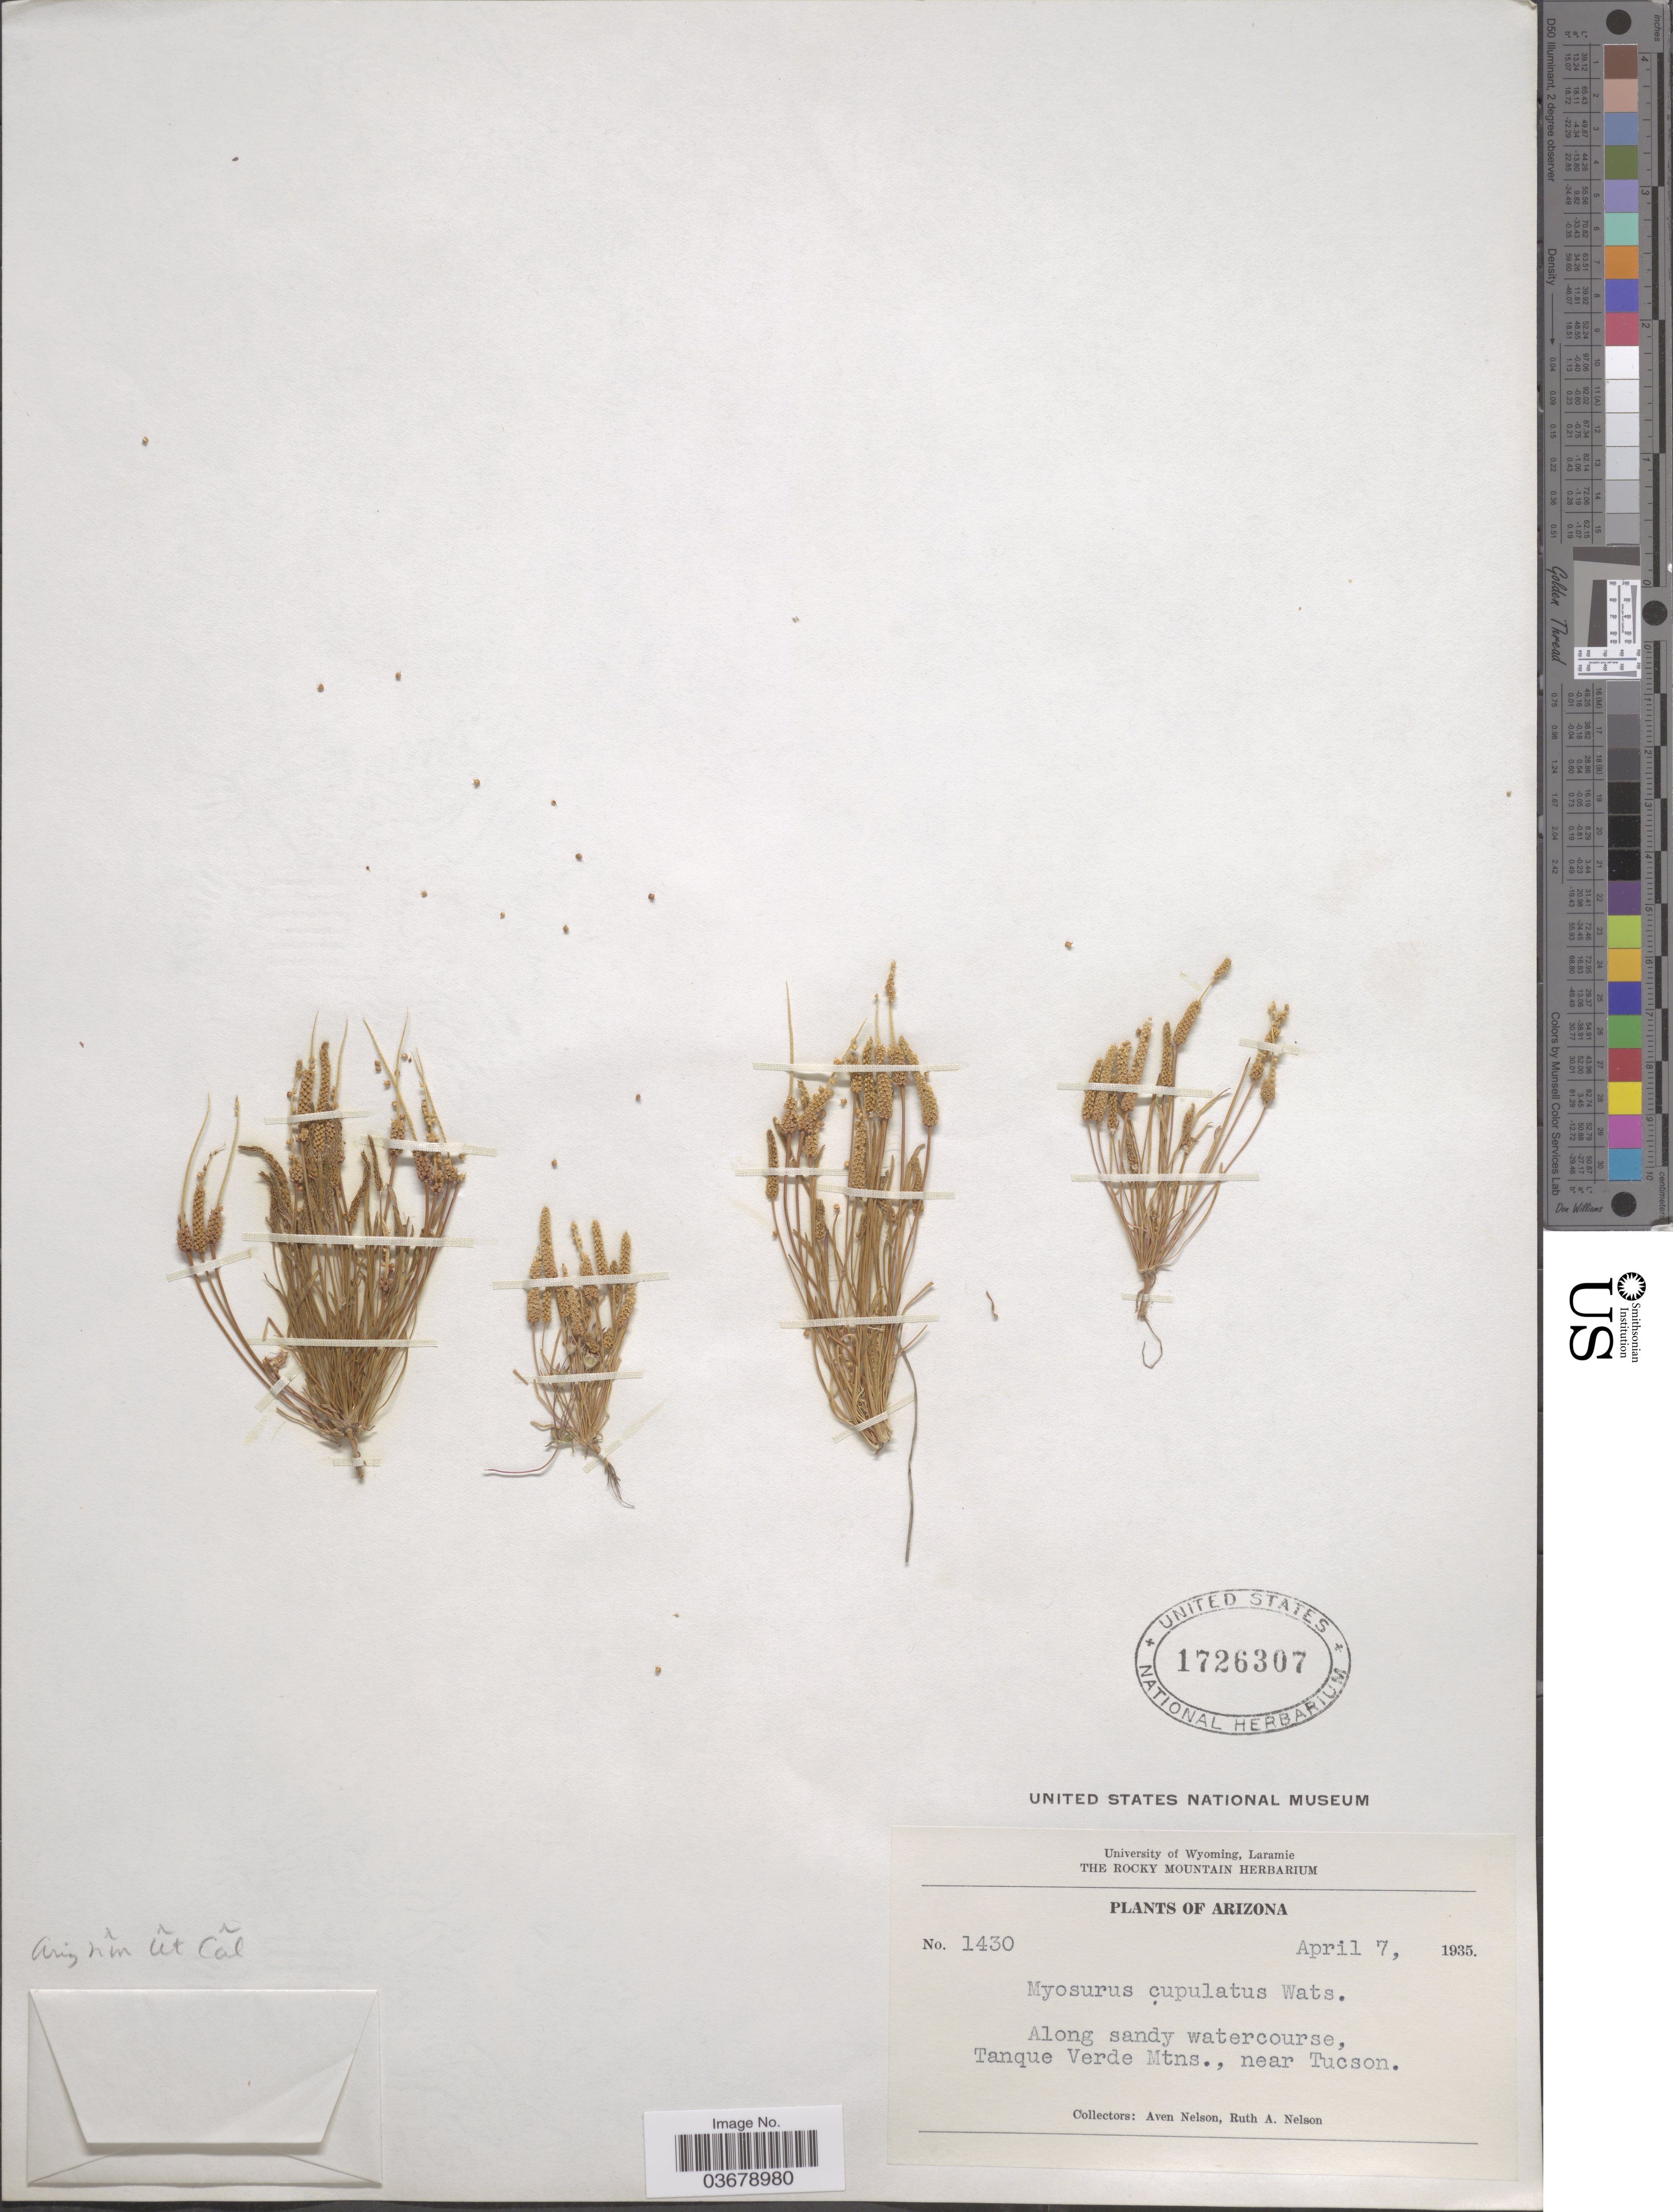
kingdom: Plantae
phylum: Tracheophyta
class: Magnoliopsida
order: Ranunculales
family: Ranunculaceae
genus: Myosurus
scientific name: Myosurus cupulatus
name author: S. Watson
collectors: A. Nelson & R. A. Nelson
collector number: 1430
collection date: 1935-04-07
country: United States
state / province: Arizona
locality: Tanque Verde Mtns., near Tucson.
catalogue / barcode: US 1726307